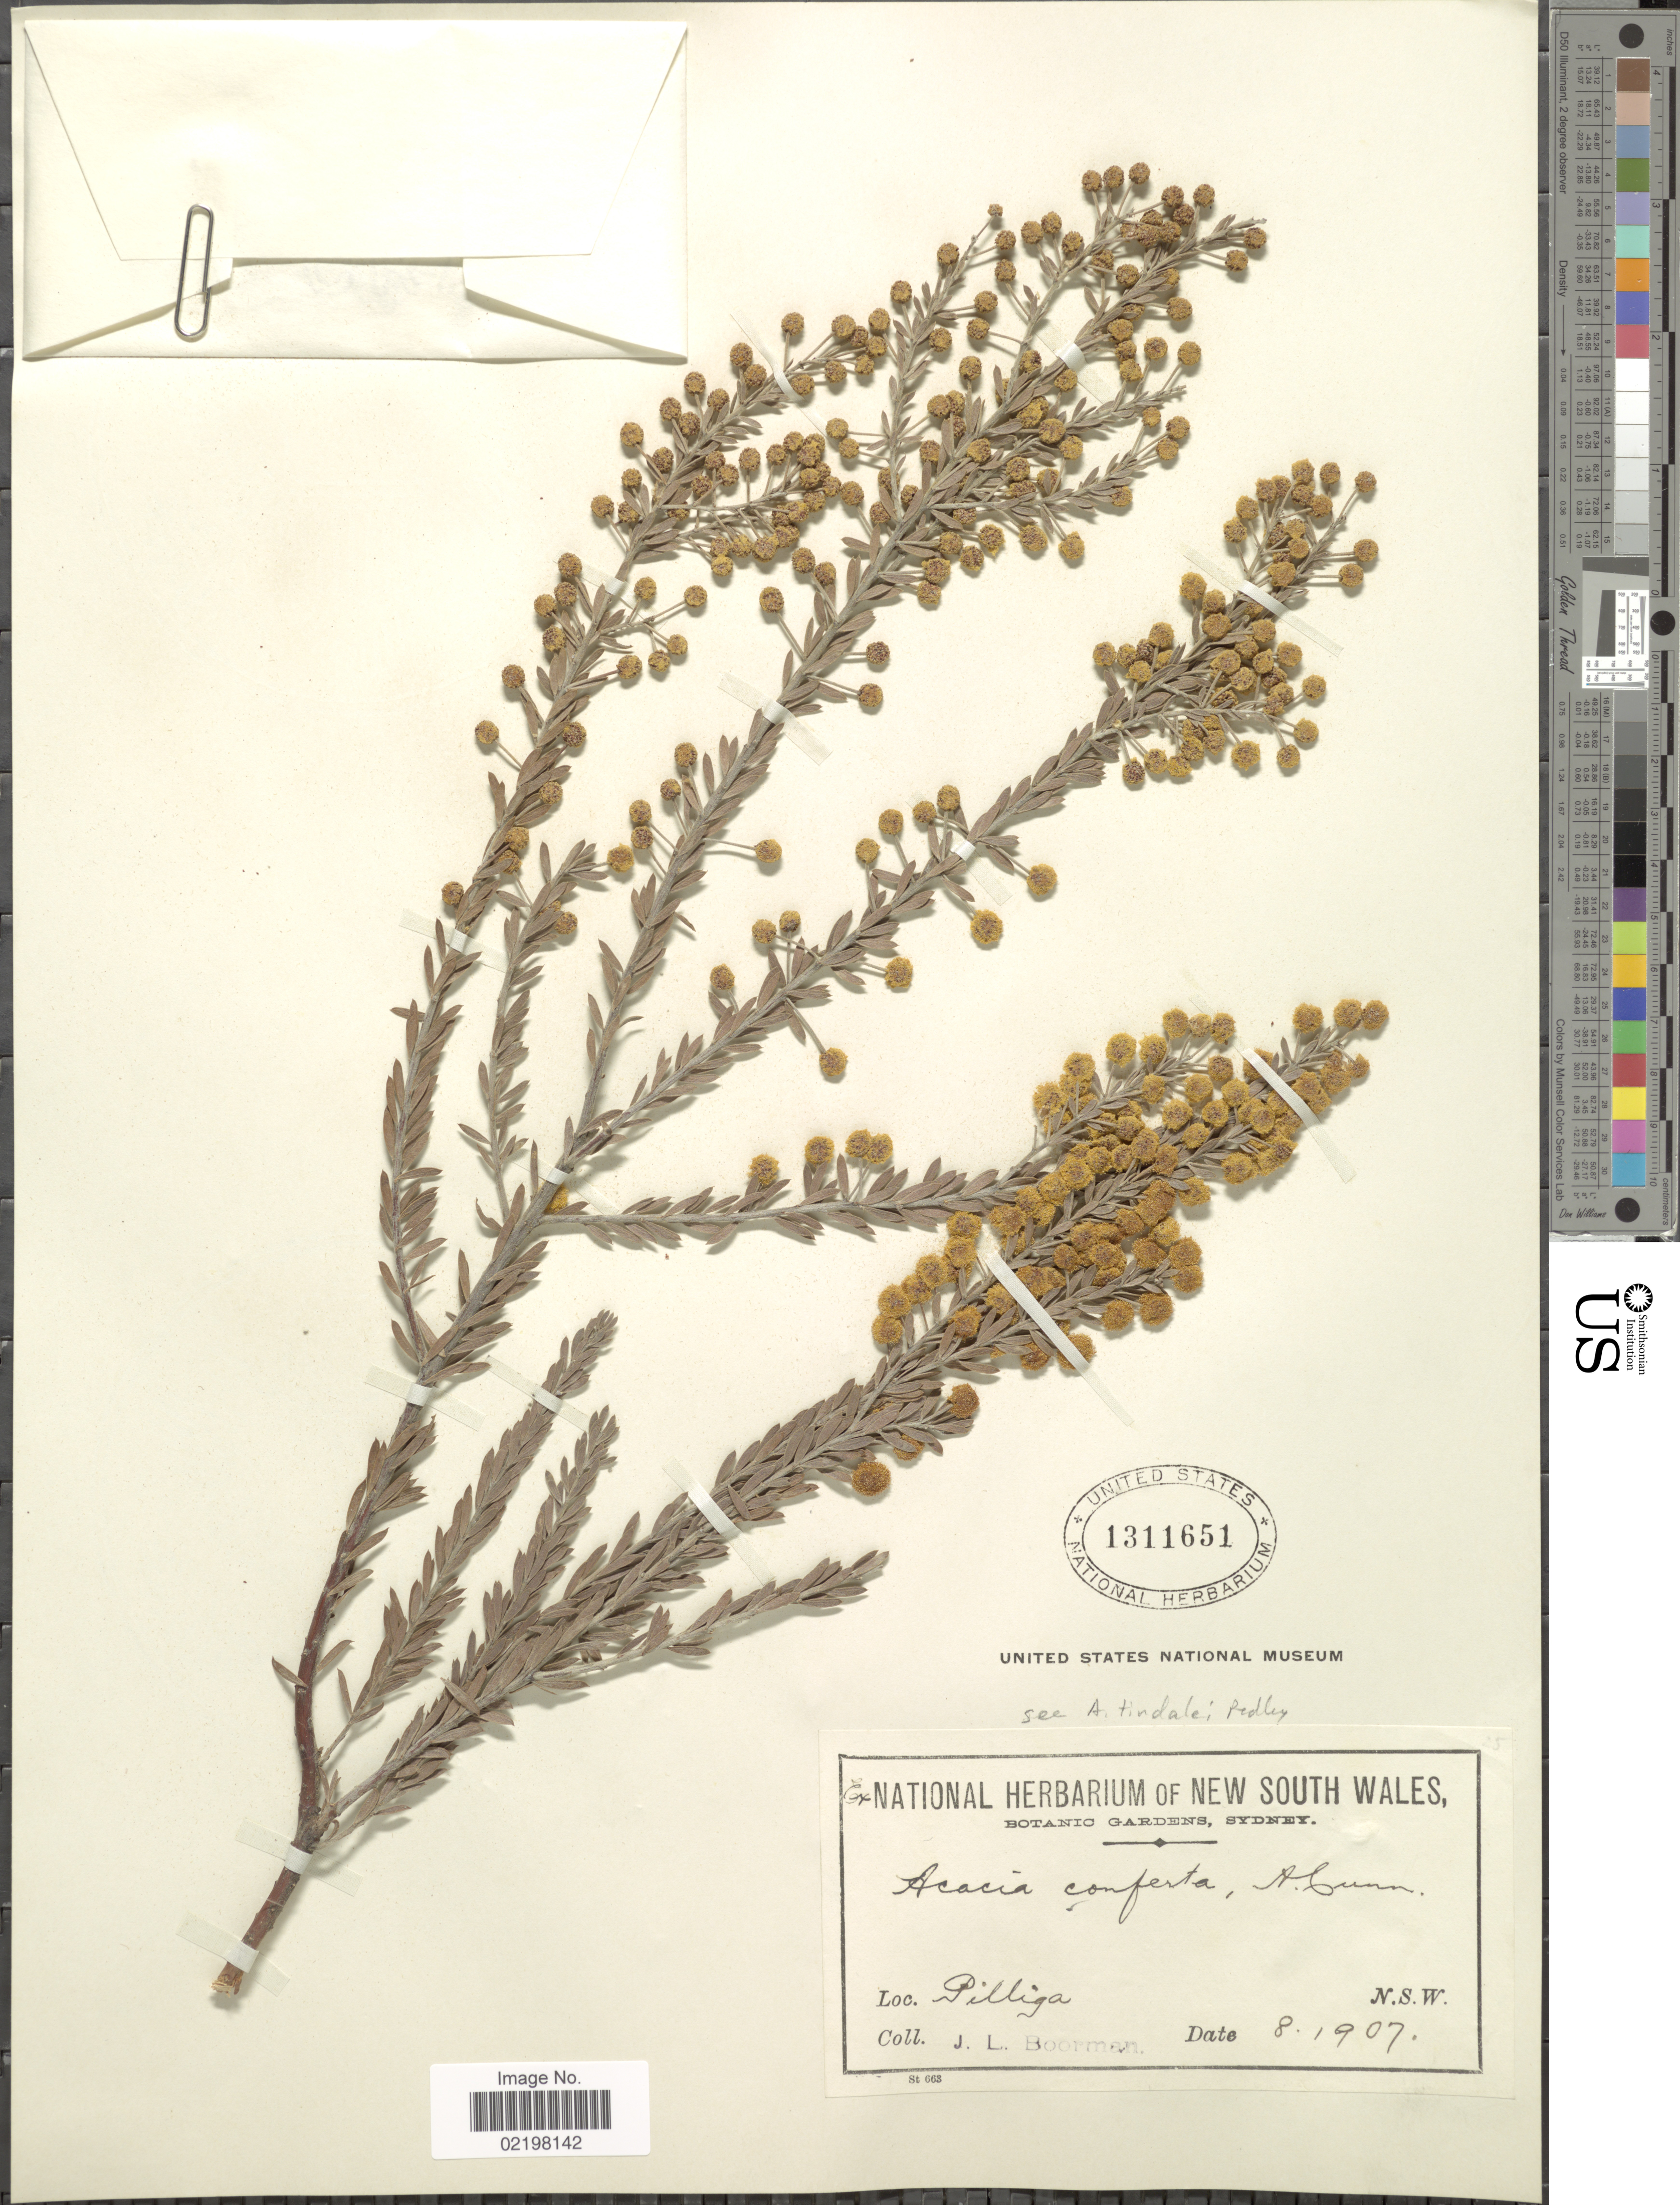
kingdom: Plantae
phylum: Tracheophyta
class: Magnoliopsida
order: Fabales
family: Fabaceae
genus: Acacia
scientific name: Acacia conferta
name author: Benth.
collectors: J. Boorman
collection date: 1907-08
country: Australia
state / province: New South Wales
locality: Pilliga, N.S.W.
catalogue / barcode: US 1311651